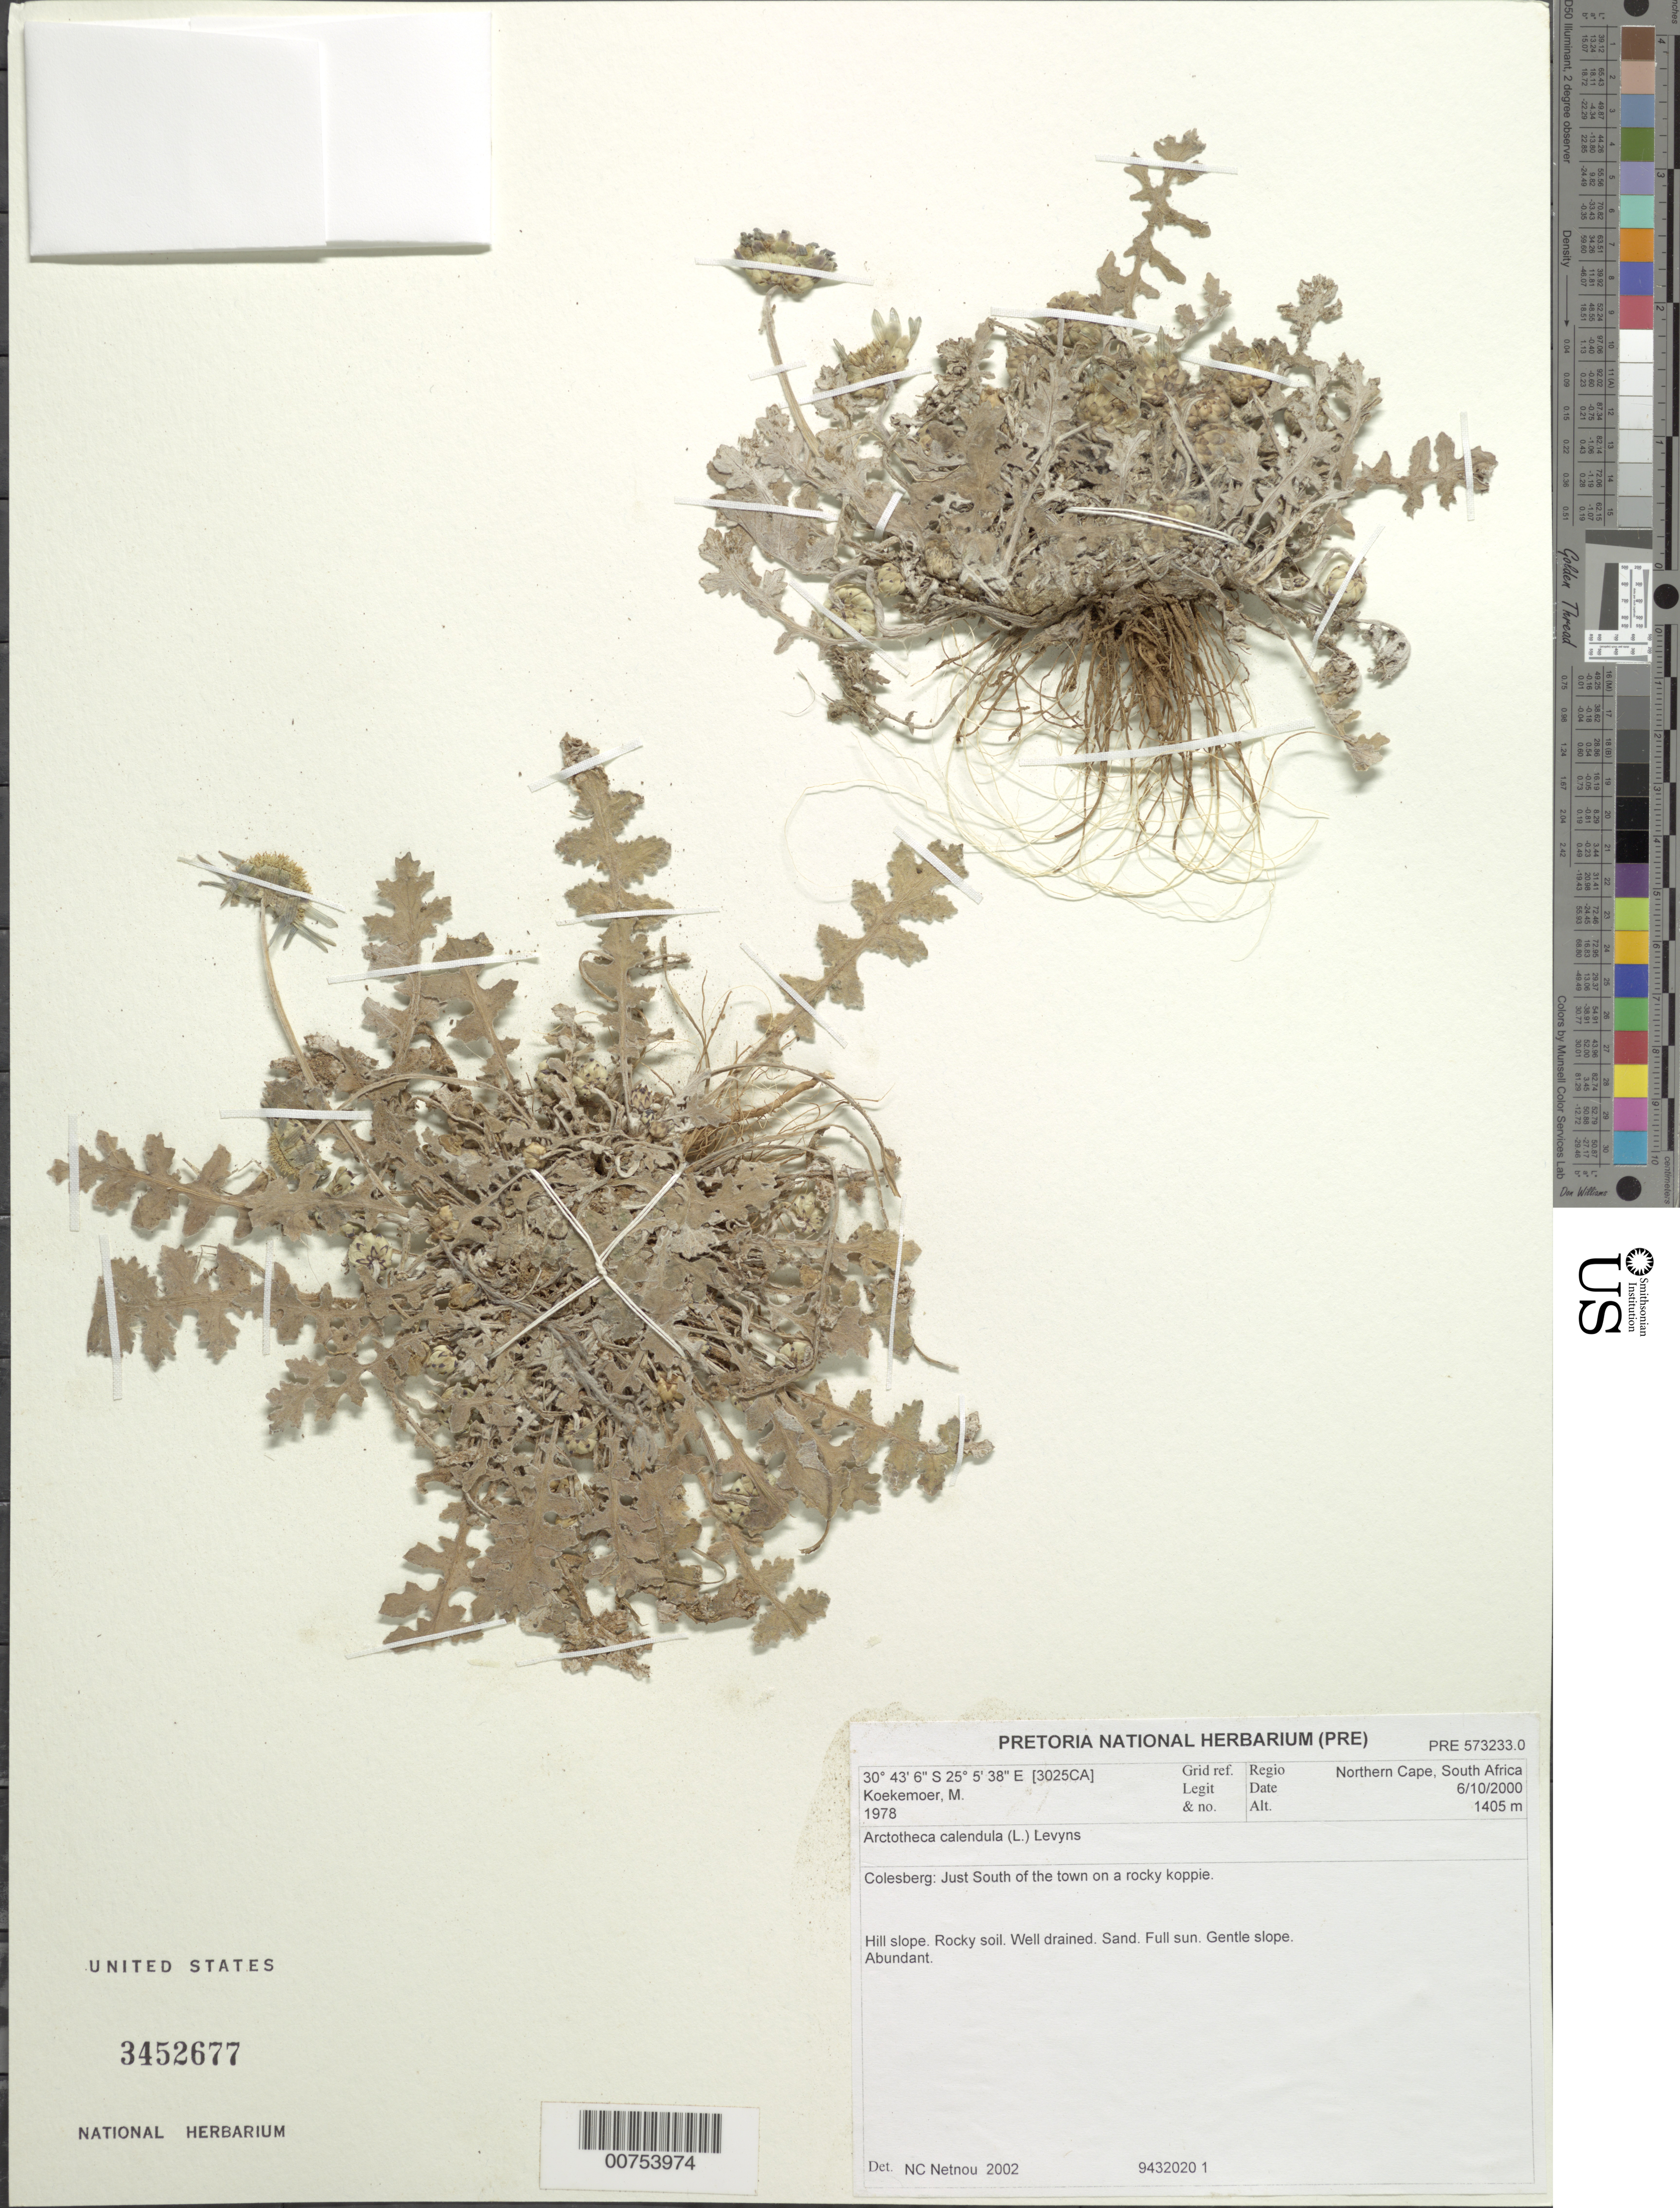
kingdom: Plantae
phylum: Tracheophyta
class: Magnoliopsida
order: Asterales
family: Asteraceae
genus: Arctotheca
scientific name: Arctotheca calendula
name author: (L.) Levyns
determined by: Netnou, N. C.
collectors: M. Koekemoer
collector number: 1978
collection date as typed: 6 October 2000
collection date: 2000-10-06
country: South Africa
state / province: Northern Cape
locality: Northern Cape; Colesburg: just S of town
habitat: Rocky koppie; hill slope, rocky soil, well drained, sand, full sun, gentle slope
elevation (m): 1405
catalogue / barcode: US 3452677